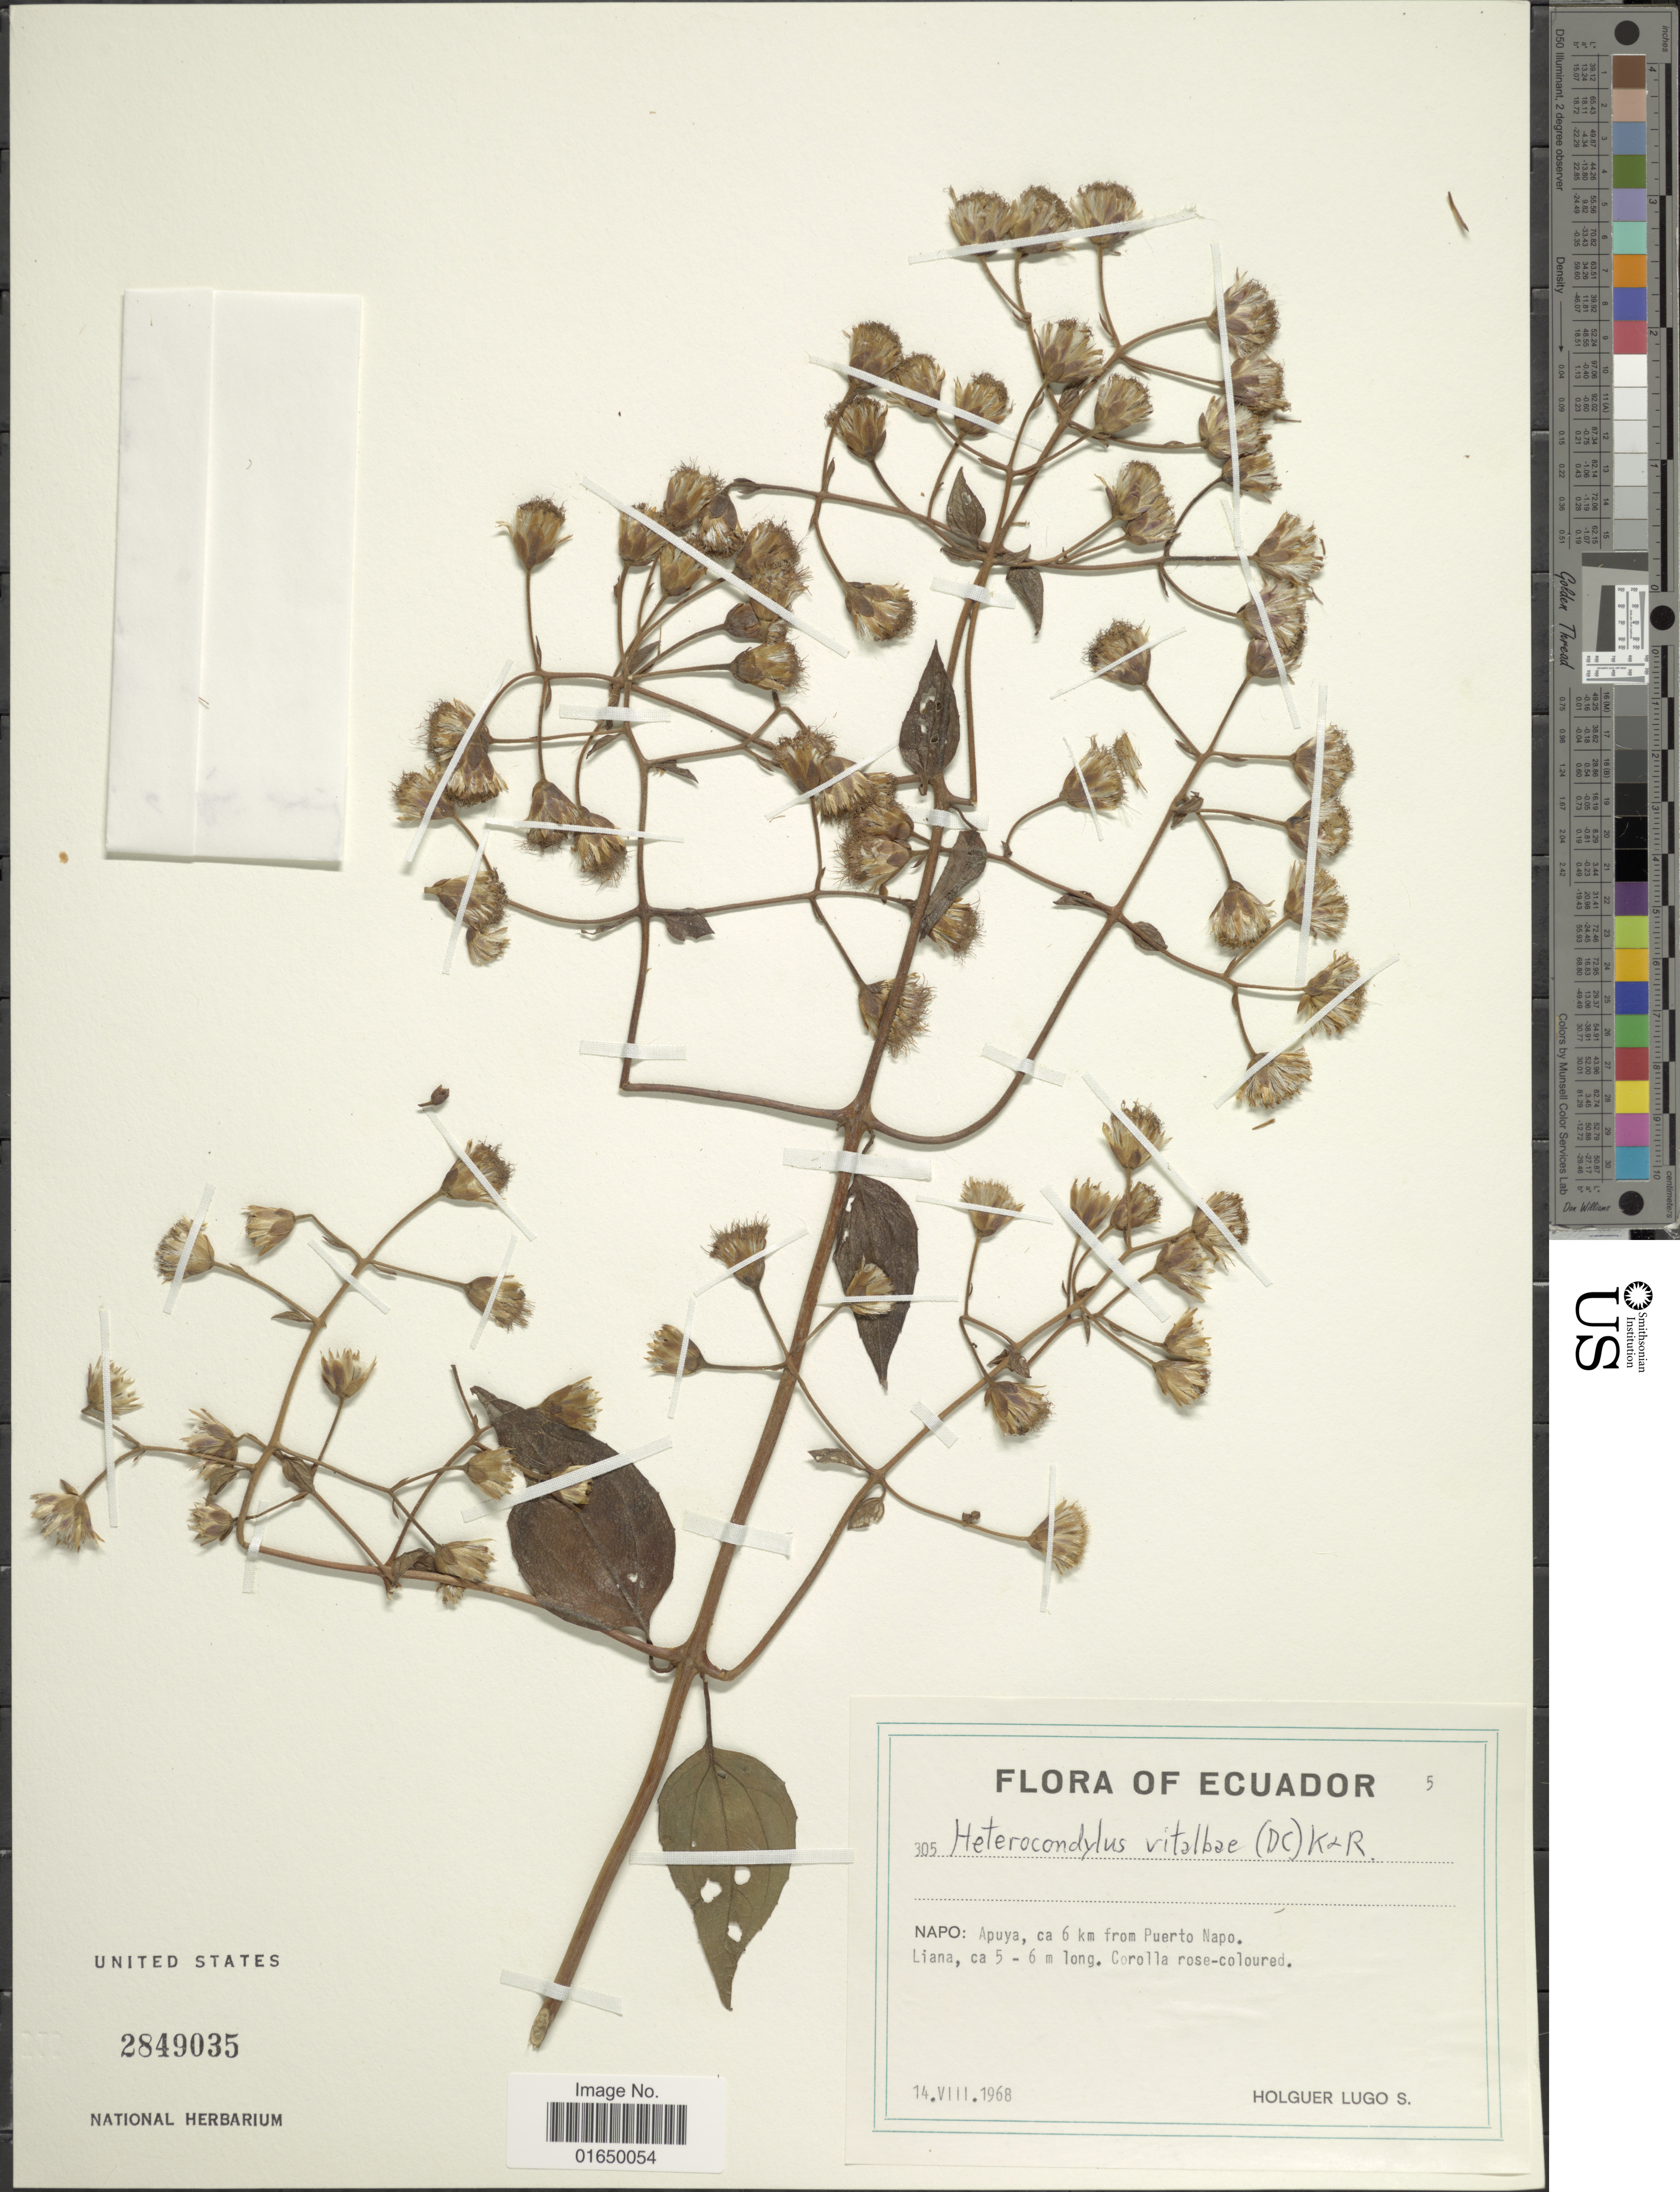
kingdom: Plantae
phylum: Tracheophyta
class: Magnoliopsida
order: Asterales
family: Asteraceae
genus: Heterocondylus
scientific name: Heterocondylus vitalbae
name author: (DC.) R.M. King & H. Rob.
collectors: H. Lugo S.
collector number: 305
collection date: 1968-08-14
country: Ecuador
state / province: Napo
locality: Apuya, ca 6 km from Puerto Napo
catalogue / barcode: US 2849035